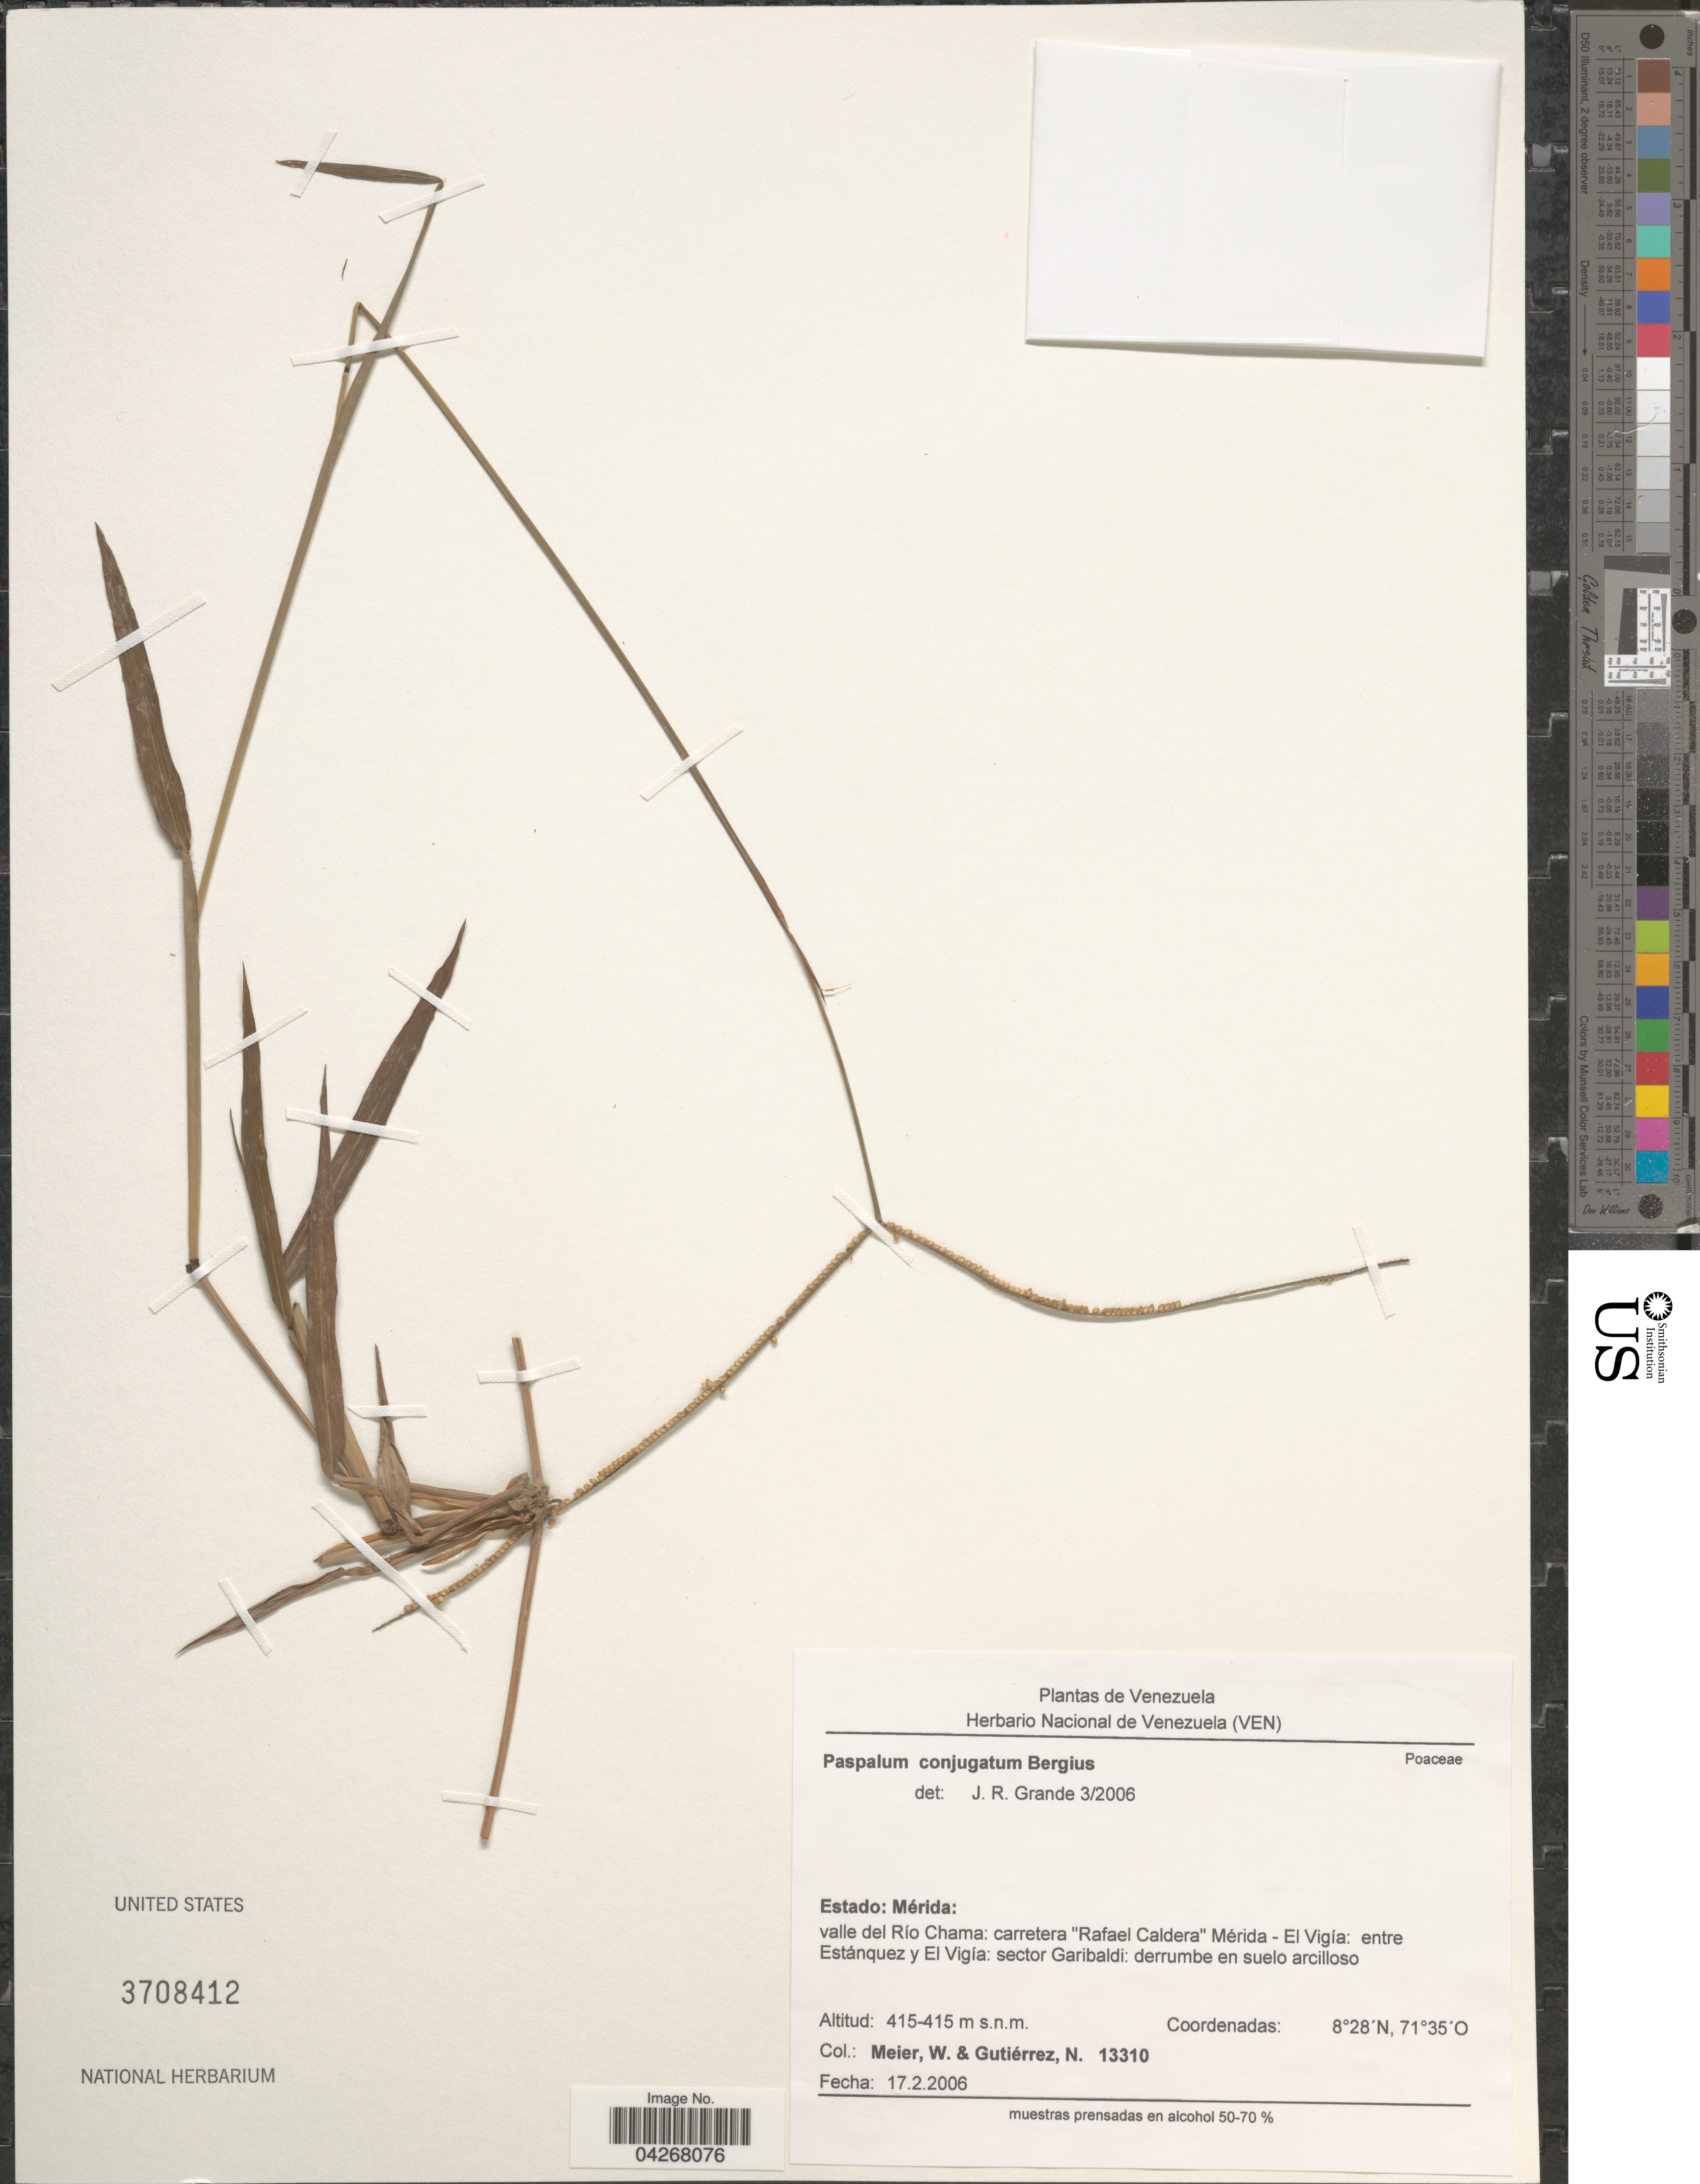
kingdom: Plantae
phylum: Tracheophyta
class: Liliopsida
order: Poales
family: Poaceae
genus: Paspalum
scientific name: Paspalum conjugatum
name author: P.J. Bergius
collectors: W. Meier & N. Gutierrez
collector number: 13310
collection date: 2006-02-17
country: Venezuela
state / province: Merida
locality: Valle del Río Chama: carretera "Rafael Caldera" Mérida - El Vigía: entre Estánquez y El Vigía: sector Garibaldi: derrumbe en suelo arcilloso.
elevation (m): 415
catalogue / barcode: US 3708412